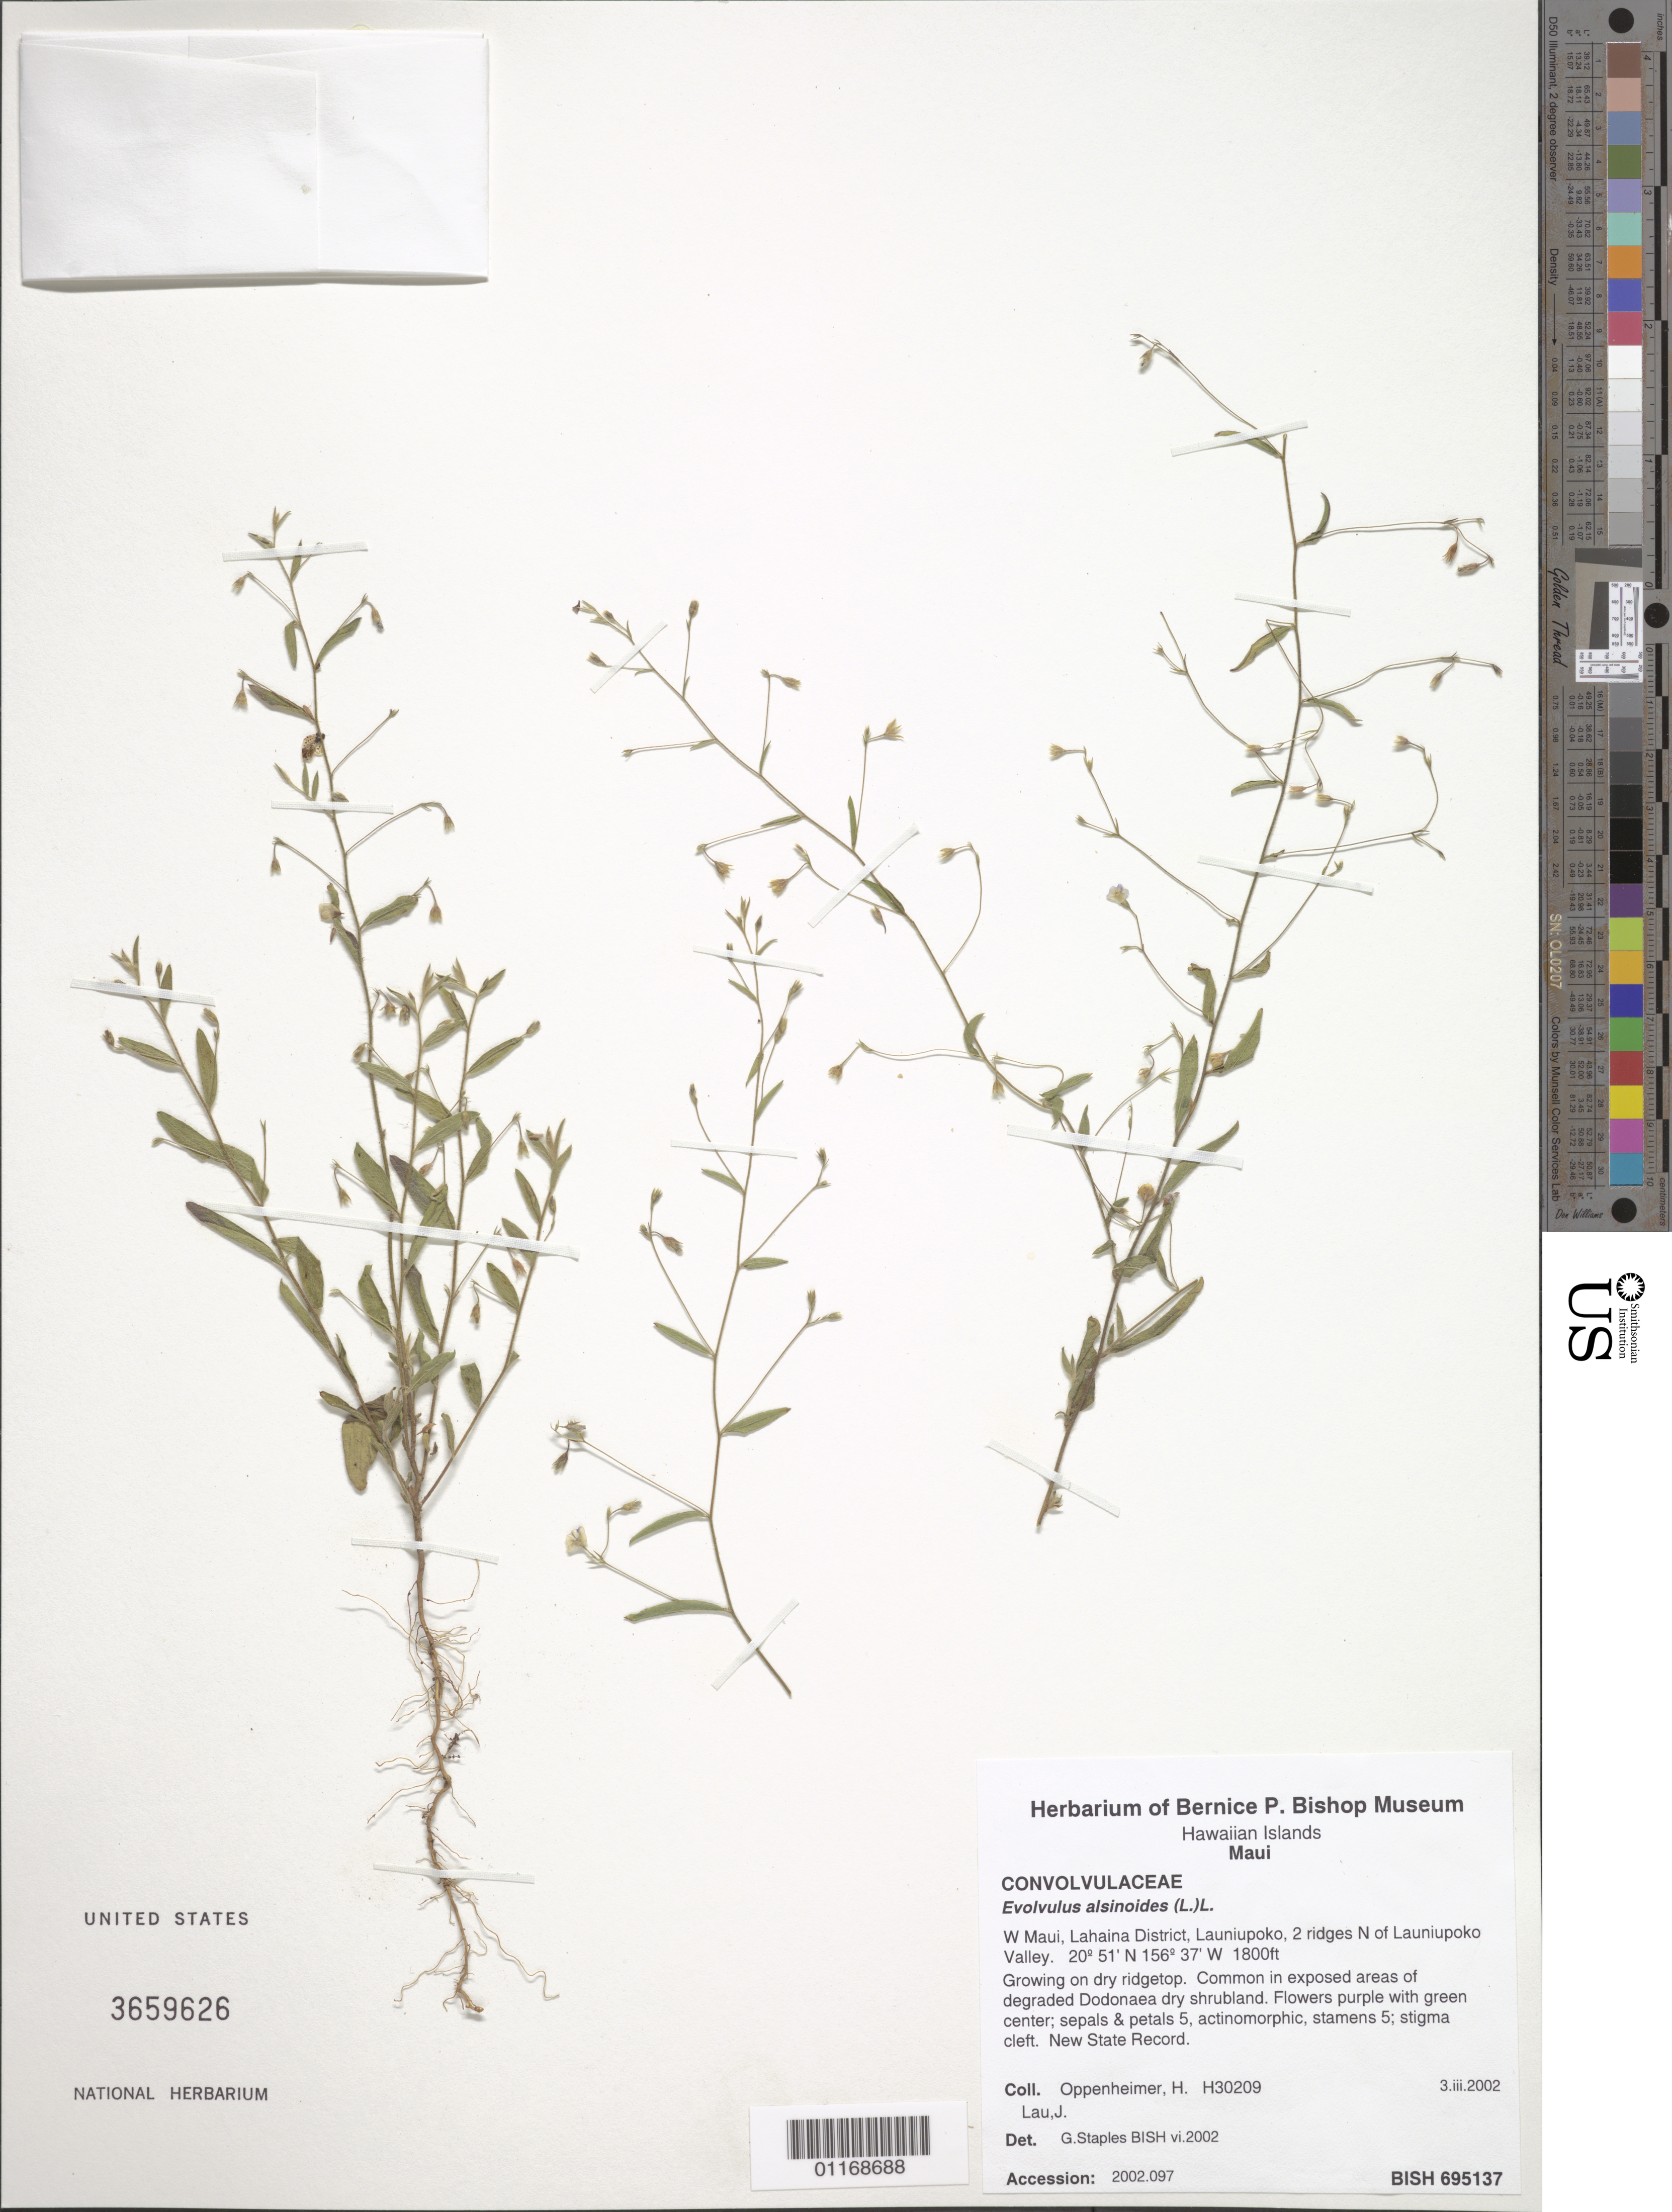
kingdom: Plantae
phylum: Tracheophyta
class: Magnoliopsida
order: Solanales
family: Convolvulaceae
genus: Evolvulus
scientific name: Evolvulus alsinoides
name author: (L.) L.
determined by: Staples, G. W.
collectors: H. L. Oppenheimer & J. Lau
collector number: H30209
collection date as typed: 3 Mar 2002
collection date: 2002-03-03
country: United States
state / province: Hawaii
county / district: Maui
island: Maui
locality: W Maui; Lahaina District, Launiupoko, 2 ridges N of Launiupolo Valley.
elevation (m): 549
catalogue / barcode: US 3659626